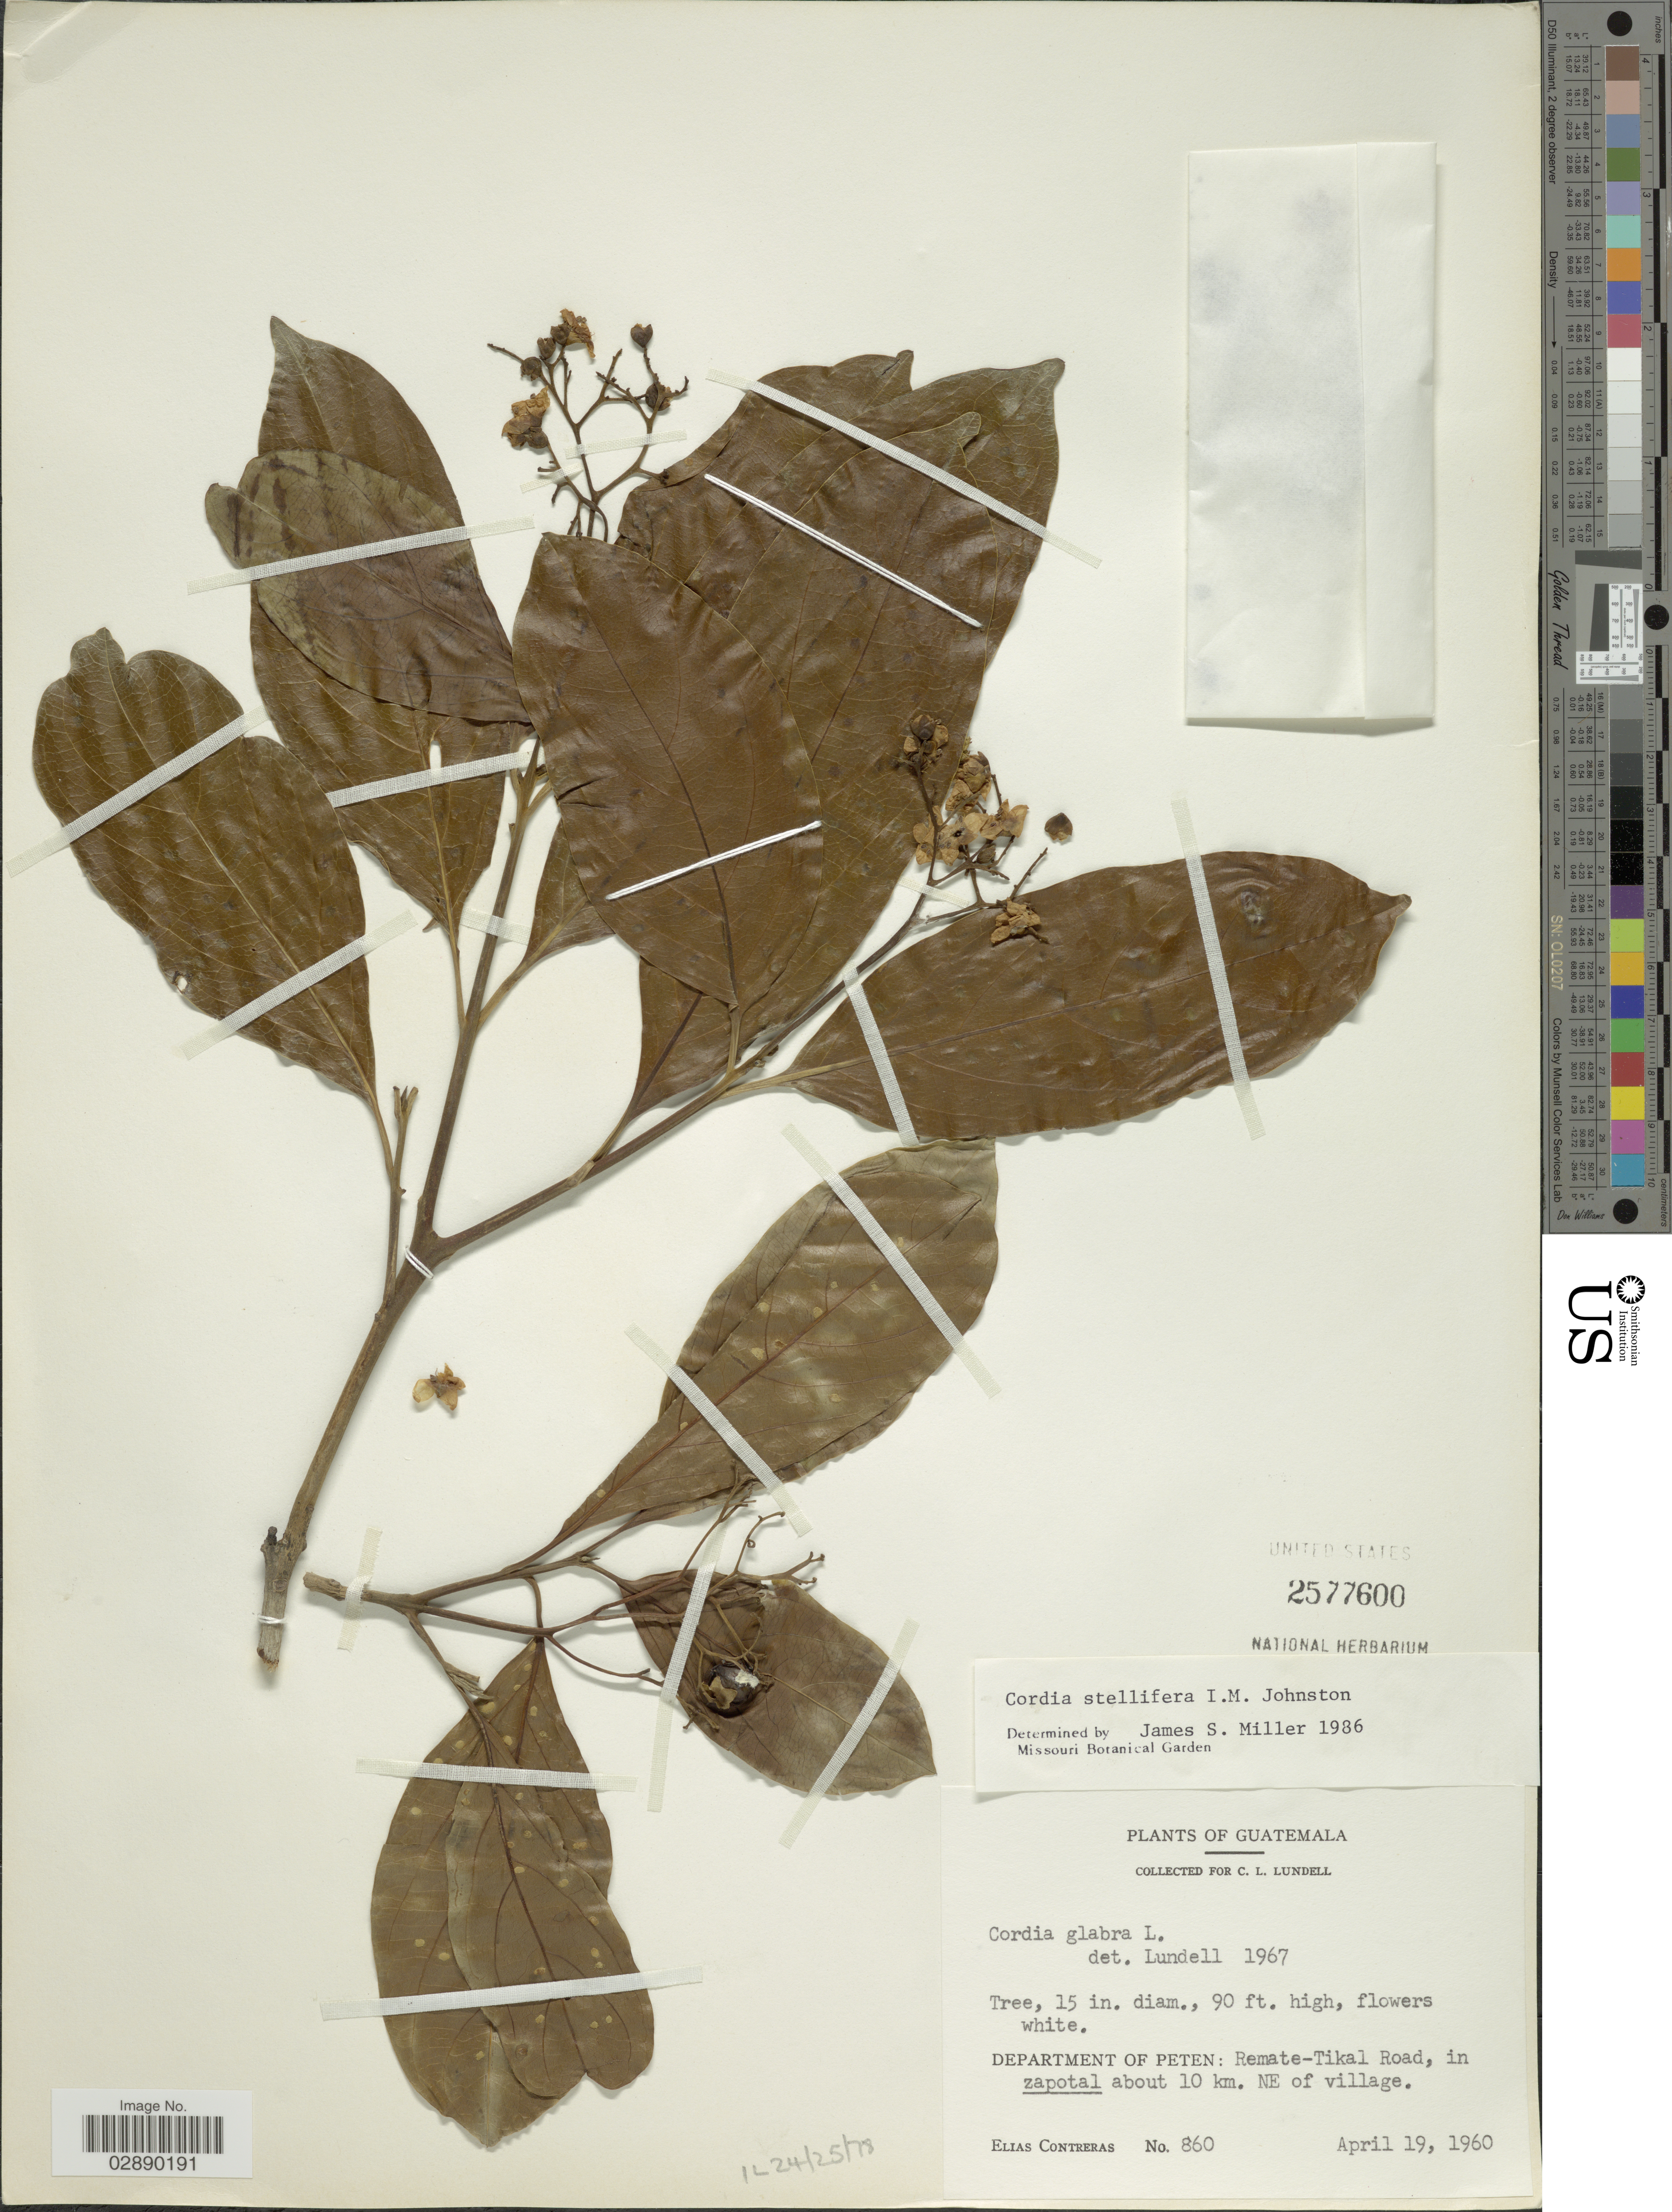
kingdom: Plantae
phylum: Tracheophyta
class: Magnoliopsida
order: Boraginales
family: Cordiaceae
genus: Cordia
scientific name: Cordia stellifera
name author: I.M. Johnst.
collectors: E. Contreras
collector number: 860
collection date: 1960-04-19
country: Guatemala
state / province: El Petén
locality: Department of Peten: Remate-Tikal Road, in zapotal about 10 km. NE of village.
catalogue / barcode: US 2577600